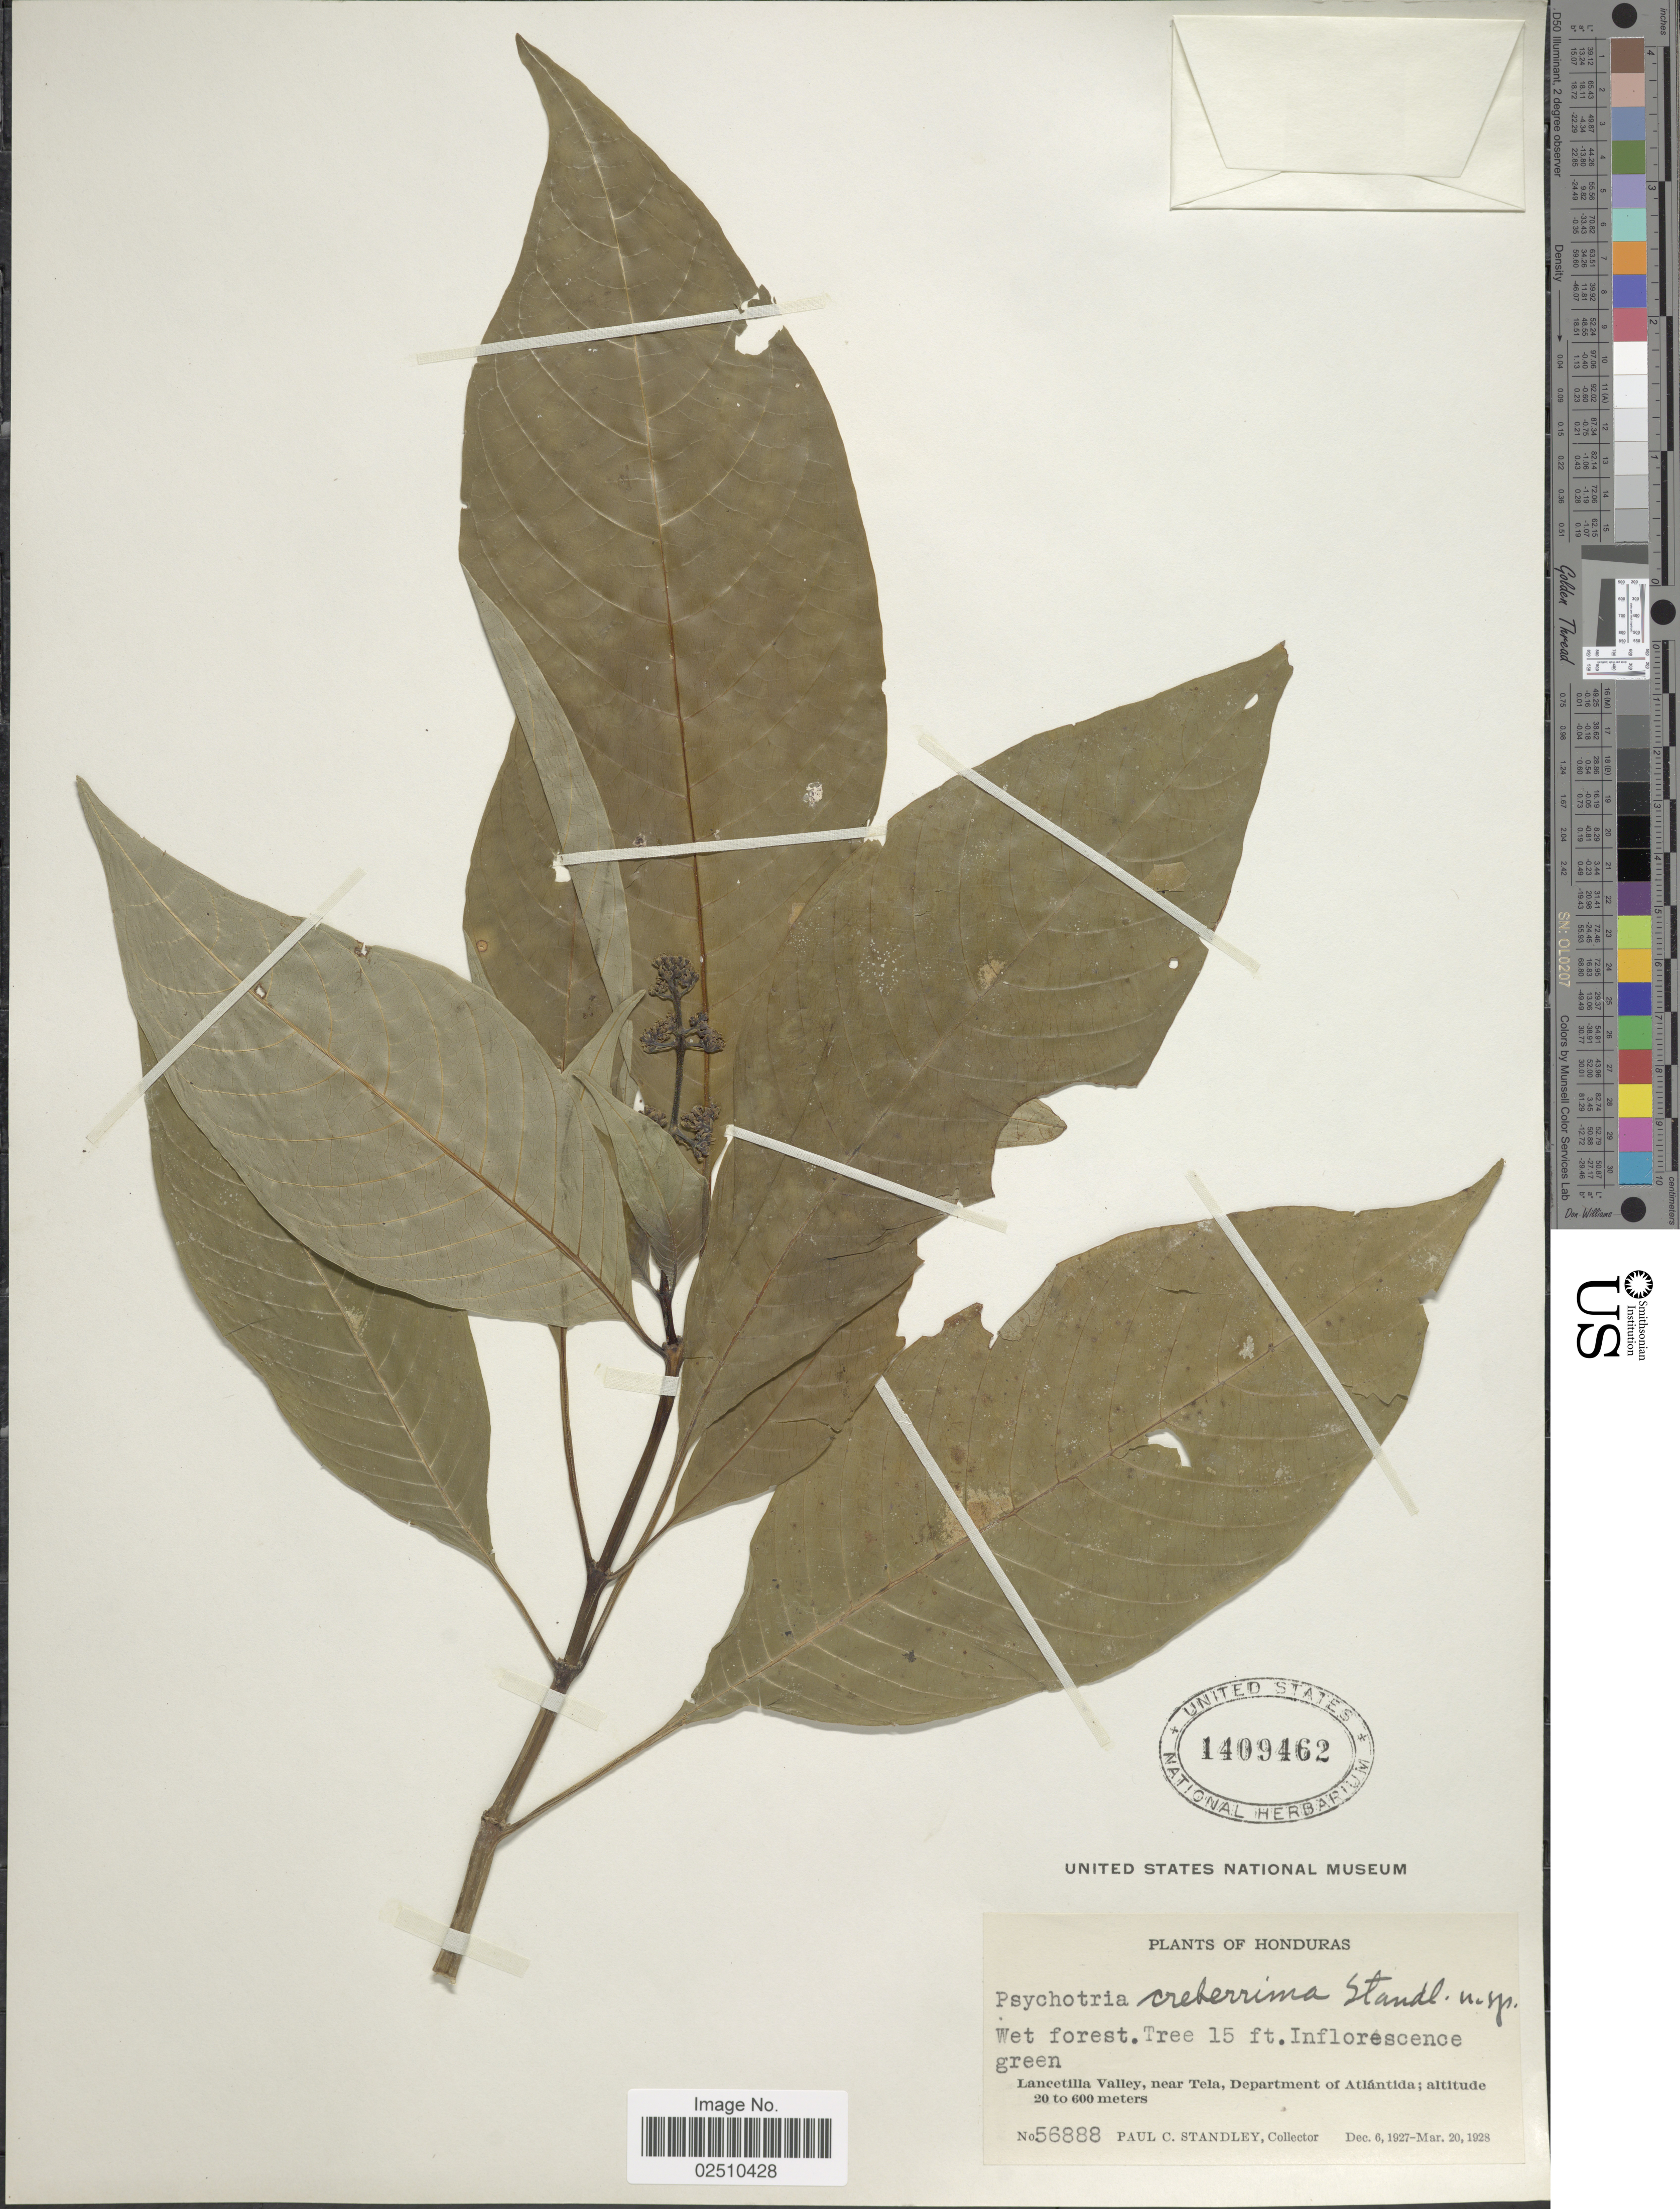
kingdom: Plantae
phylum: Tracheophyta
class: Magnoliopsida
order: Gentianales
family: Rubiaceae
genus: Psychotria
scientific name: Psychotria berteroana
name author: DC.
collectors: P. C. Standley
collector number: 56888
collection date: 1927-12-06/1928-03-20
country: Honduras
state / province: Atlántida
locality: Lancetilla Valley, near Tela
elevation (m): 20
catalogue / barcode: US 1409462